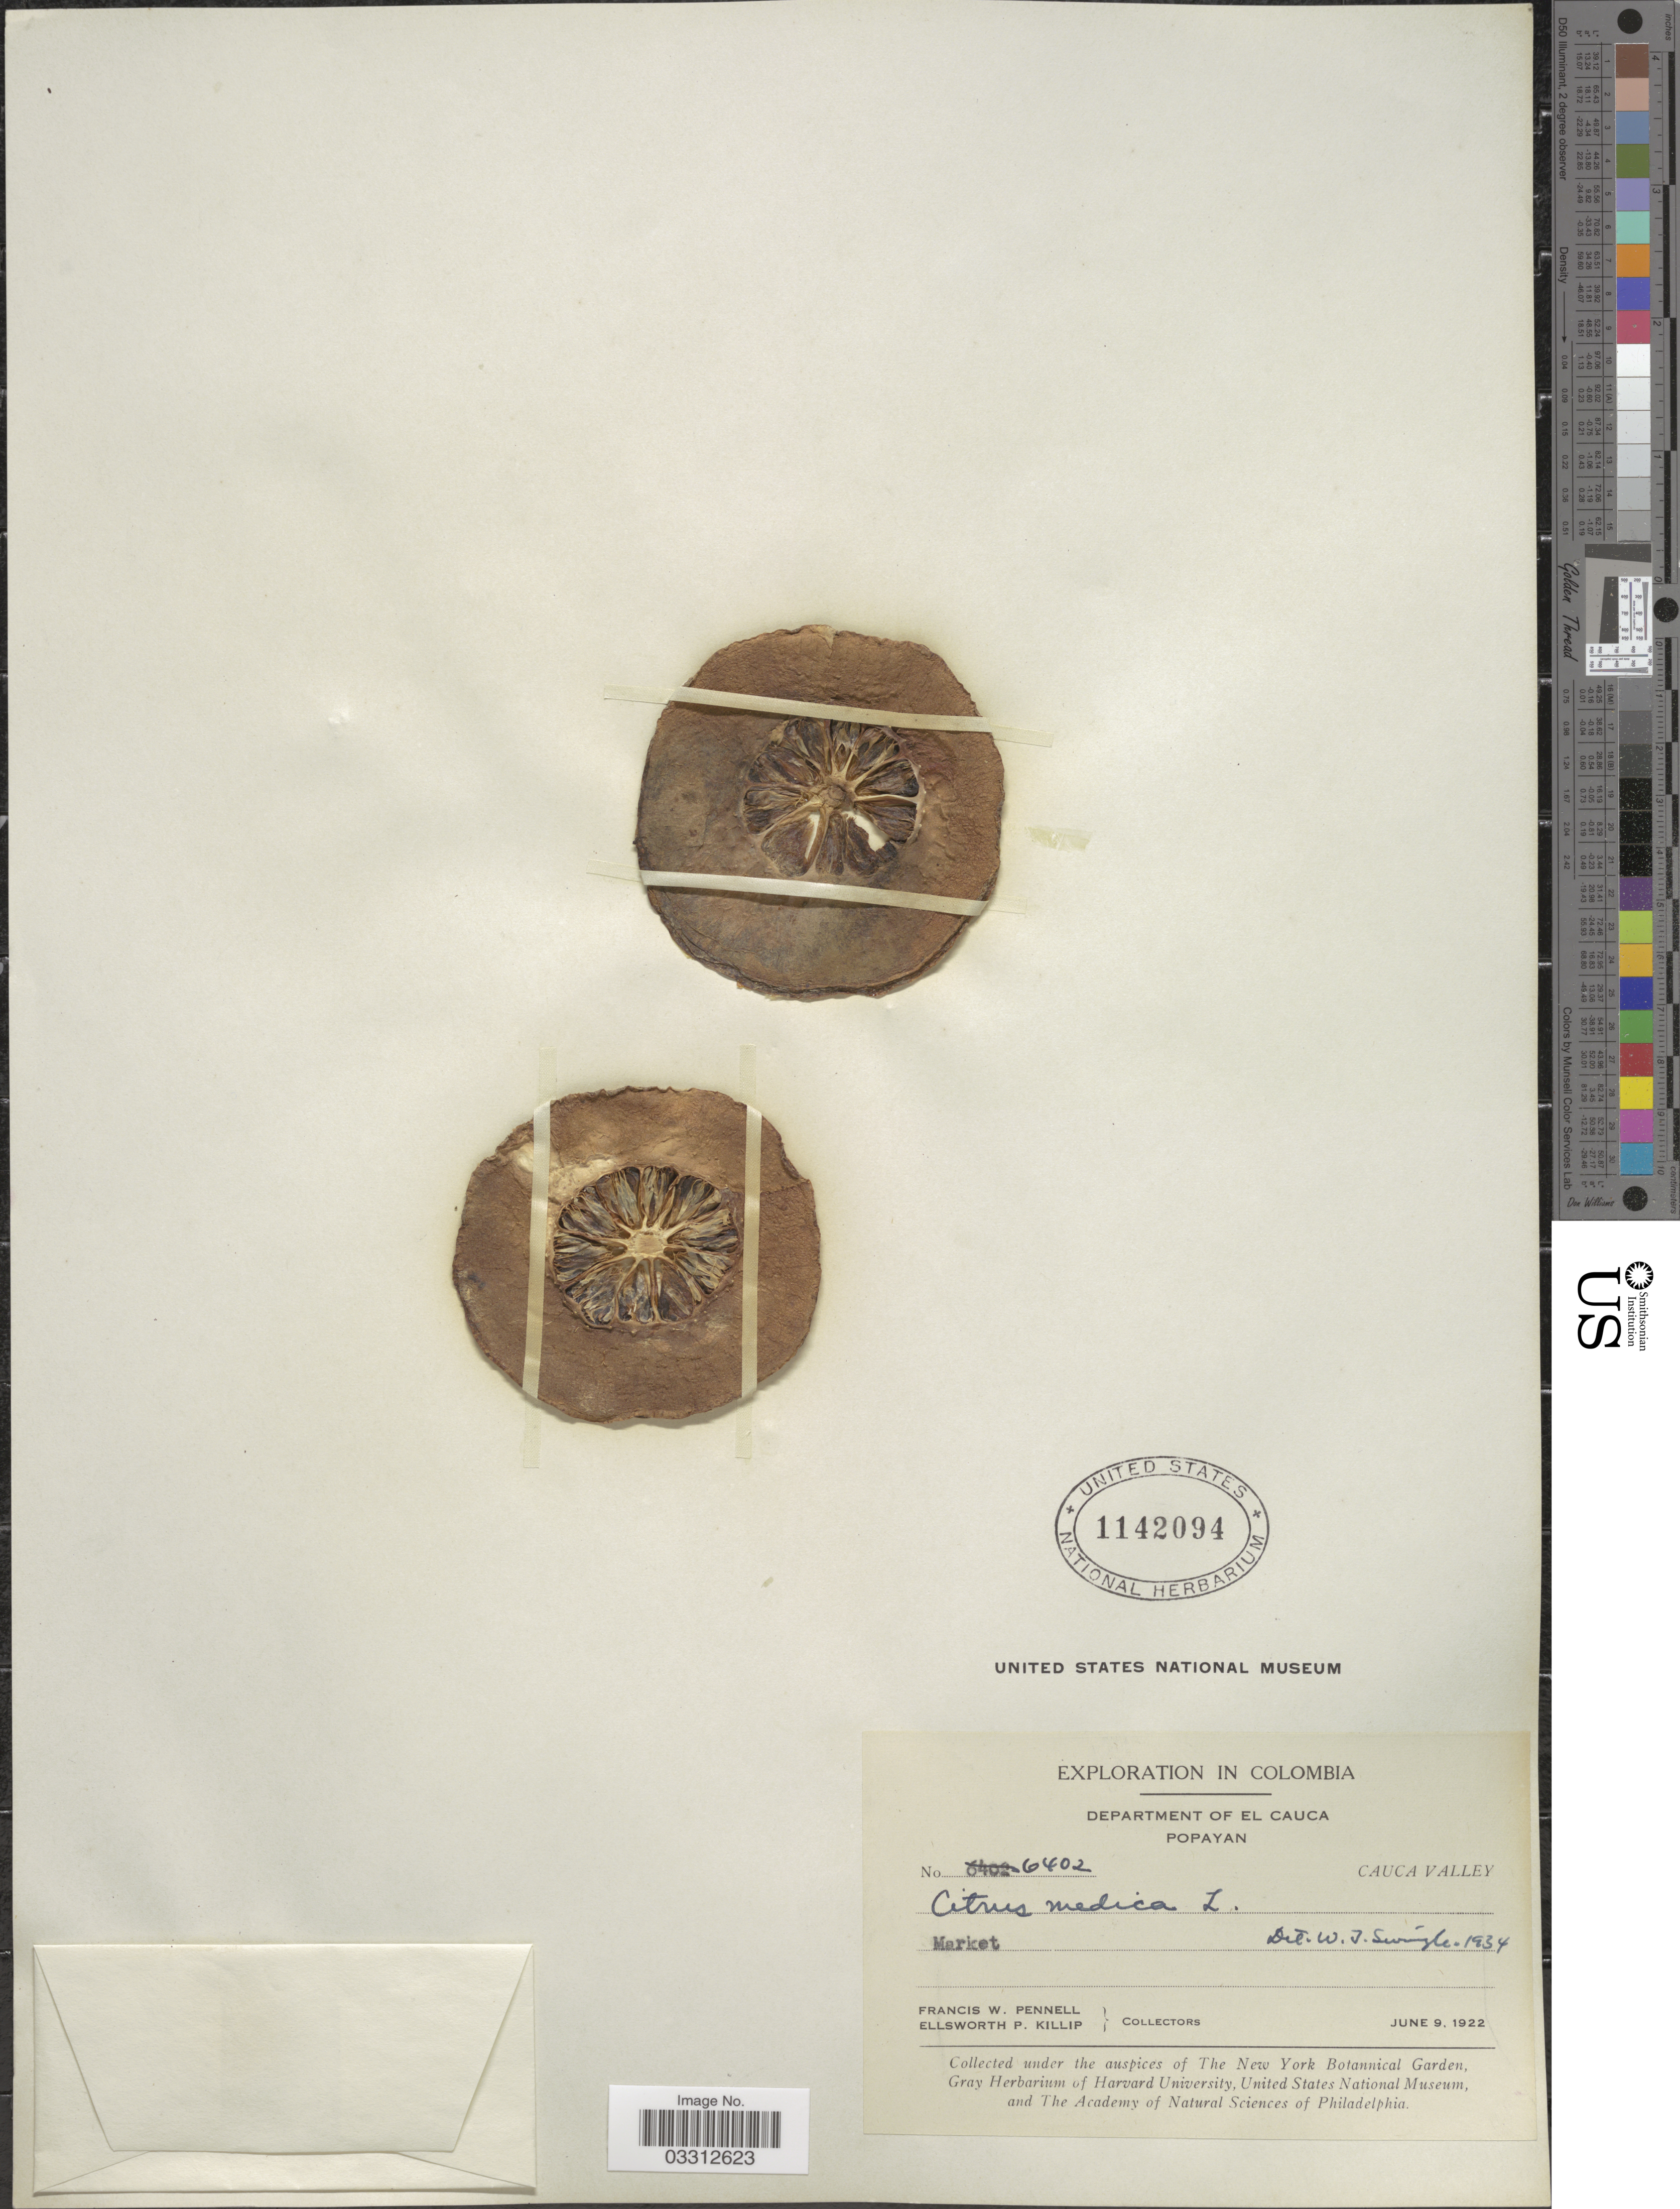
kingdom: Plantae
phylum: Tracheophyta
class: Magnoliopsida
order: Sapindales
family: Rutaceae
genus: Citrus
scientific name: Citrus medica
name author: L.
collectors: F. W. Pennell & E. P. Killip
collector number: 6402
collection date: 1922-06-09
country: Colombia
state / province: Cauca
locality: Department of El Cauca, Popayan, Cauca Valley.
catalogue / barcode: US 1142094